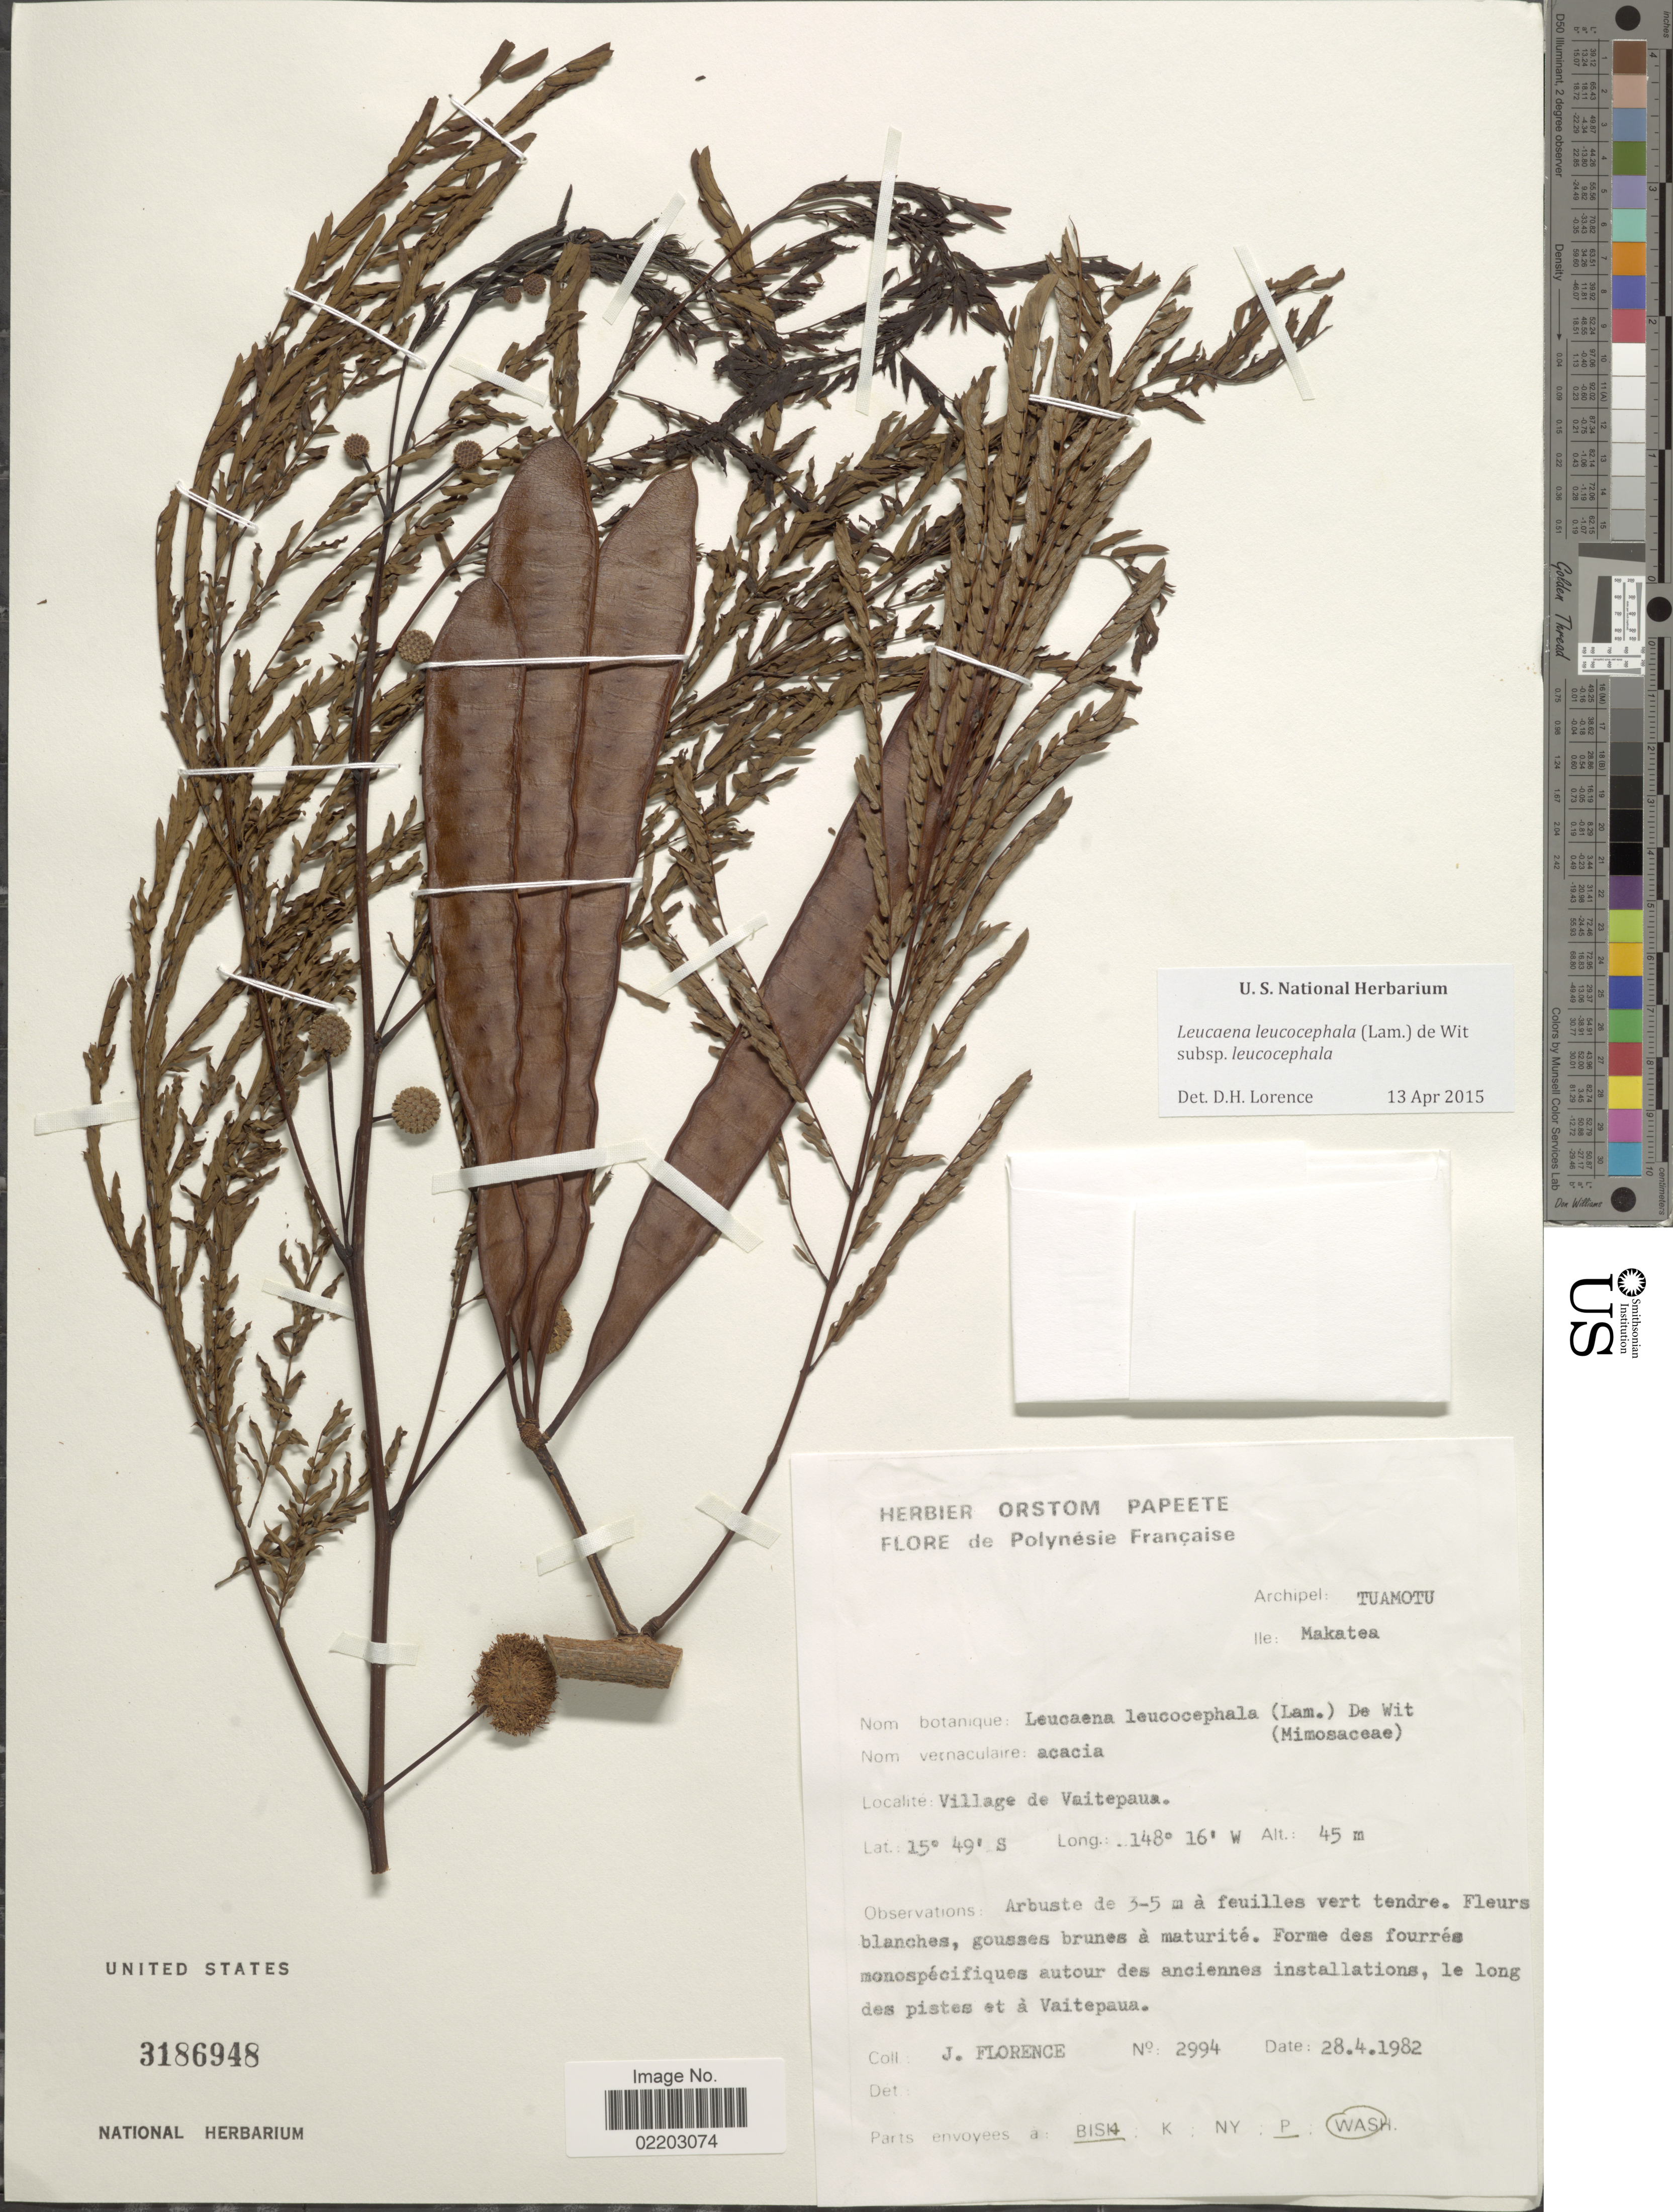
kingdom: Plantae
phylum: Tracheophyta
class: Magnoliopsida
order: Fabales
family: Fabaceae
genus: Leucaena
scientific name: Leucaena leucocephala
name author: (Lam.) de Wit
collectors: J. Florence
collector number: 2994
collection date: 1982-04-28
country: French Polynesia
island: Makatea [Aurora]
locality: Archipel: Tuamotu, Ile: Makatea. Village de Vaitepaua.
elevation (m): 45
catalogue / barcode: US 3186948